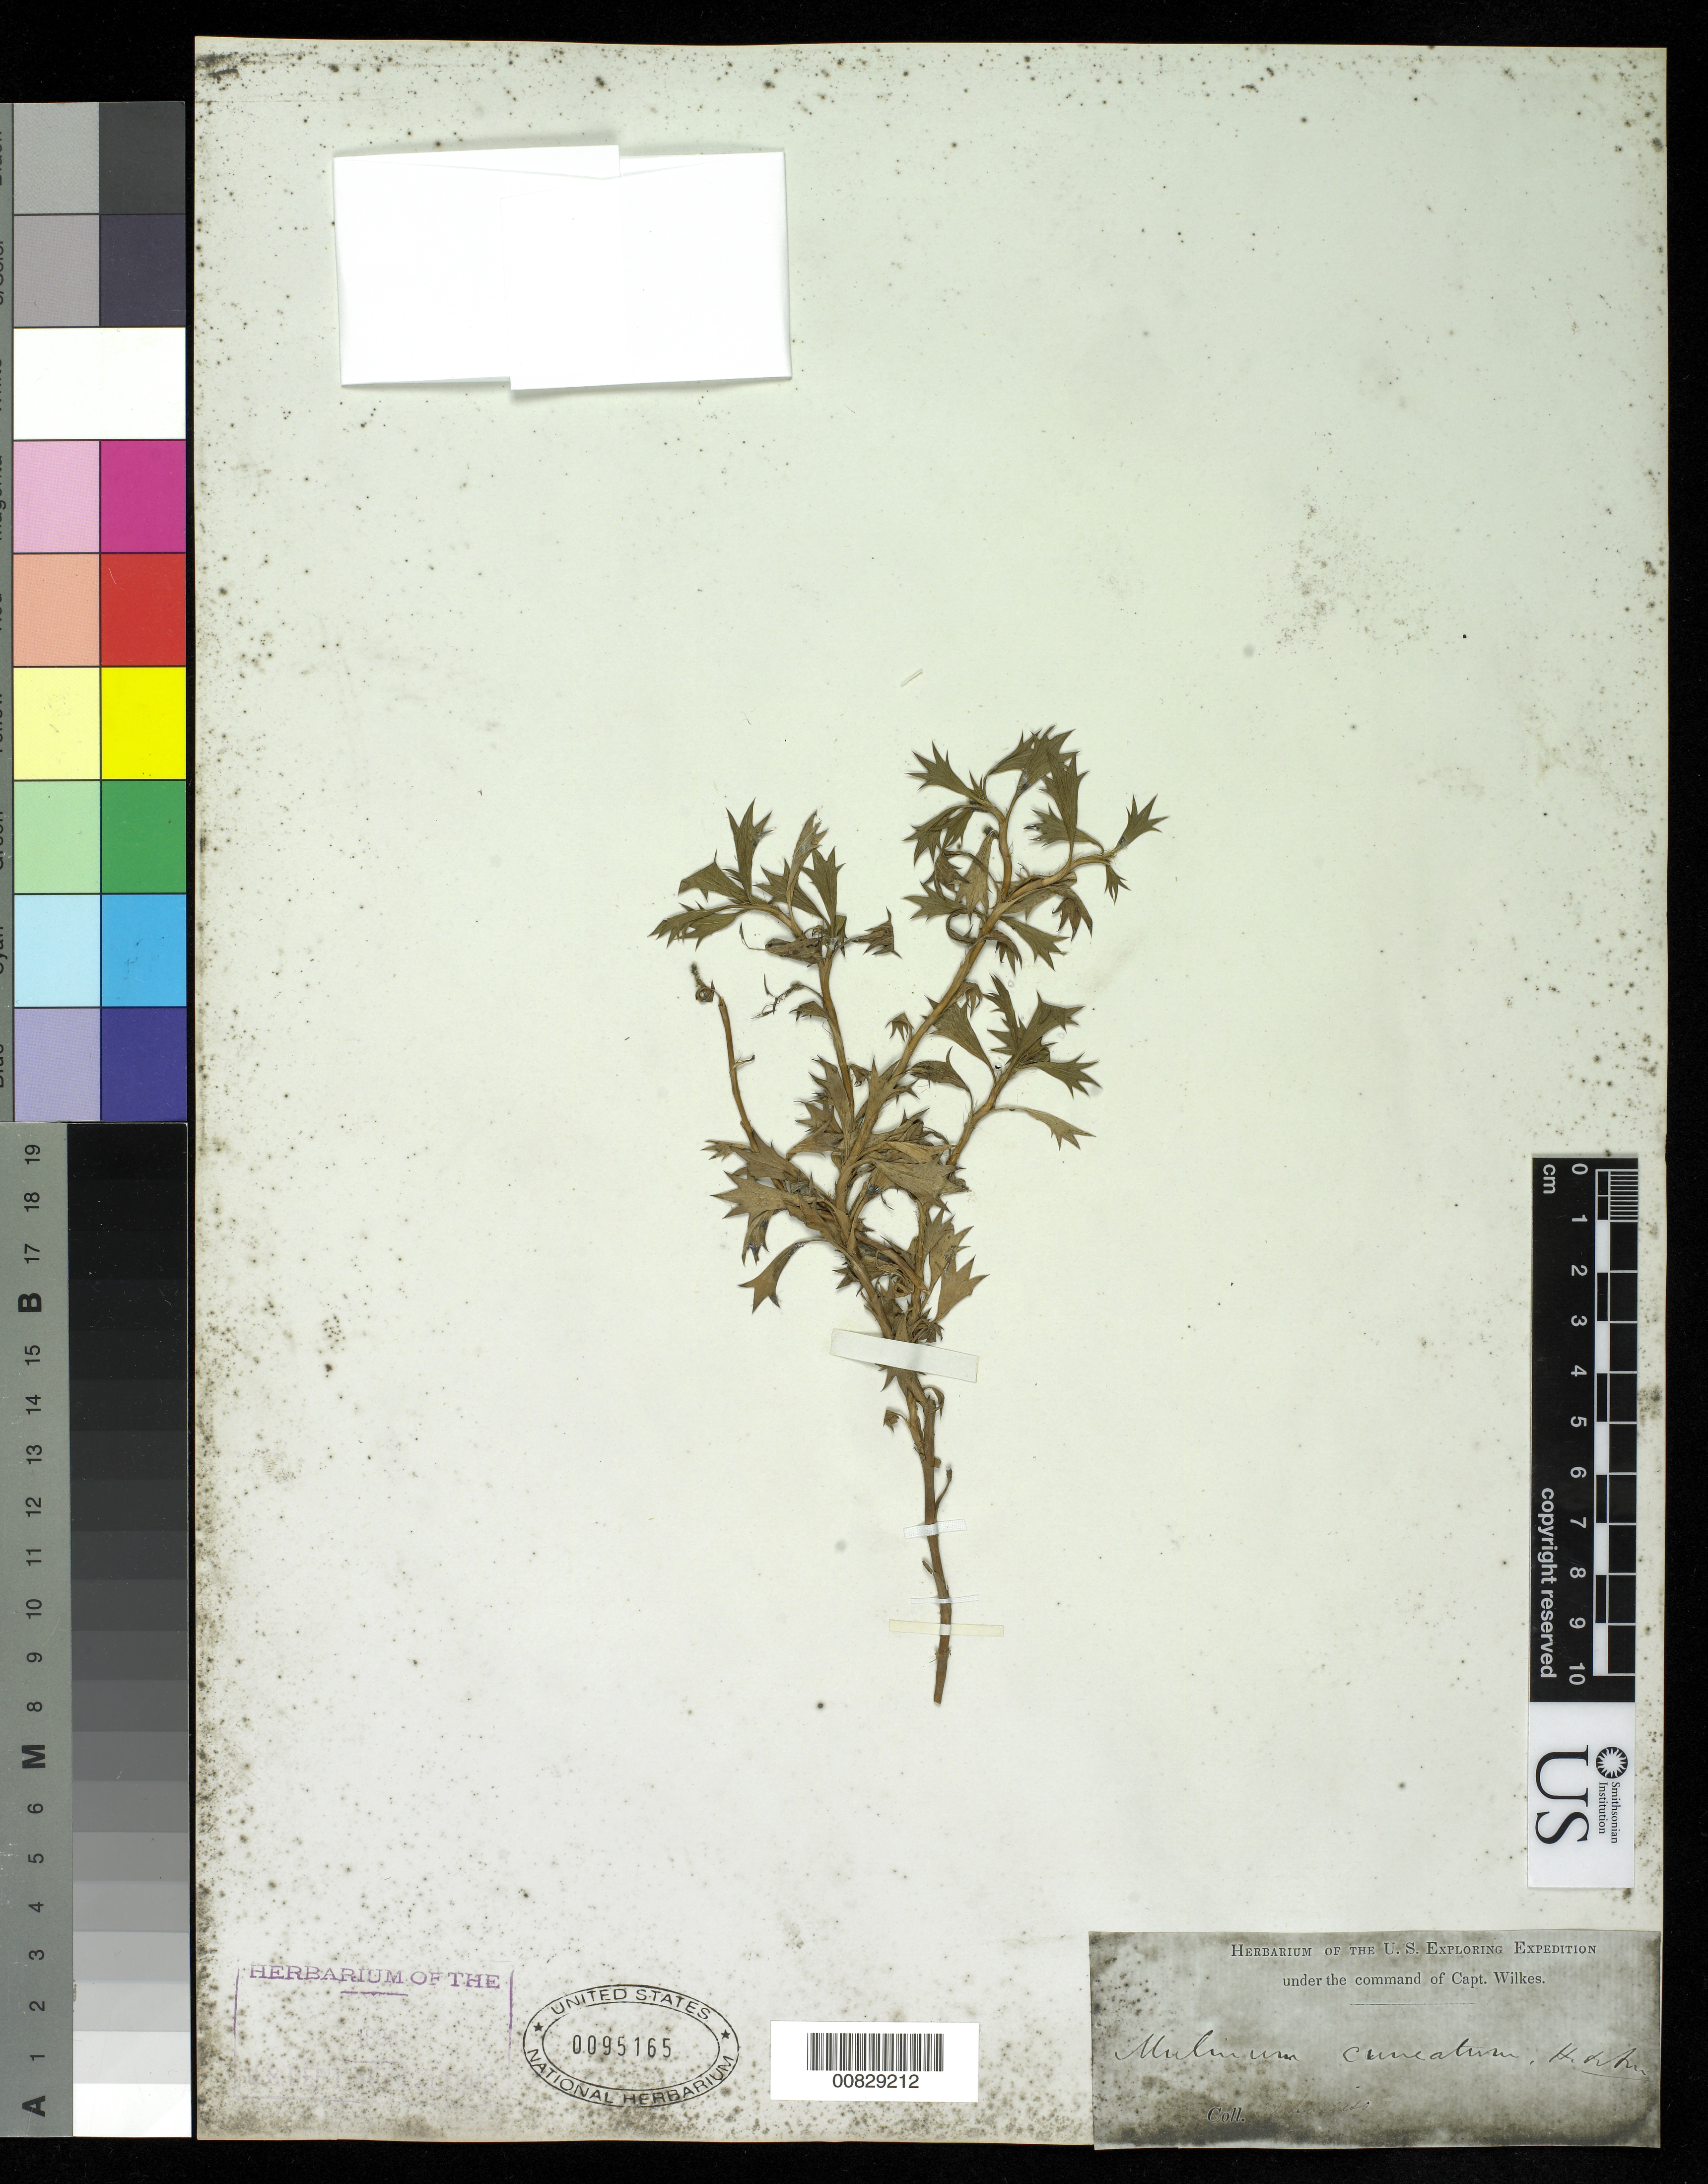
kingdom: Plantae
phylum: Tracheophyta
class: Magnoliopsida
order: Apiales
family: Apiaceae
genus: Azorella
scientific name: Azorella spinosa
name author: (Ruiz & Pav.) Pers.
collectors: Wilkes Explor. Exped.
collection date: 1838/1842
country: Chile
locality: Valparaiso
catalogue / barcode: US 95165